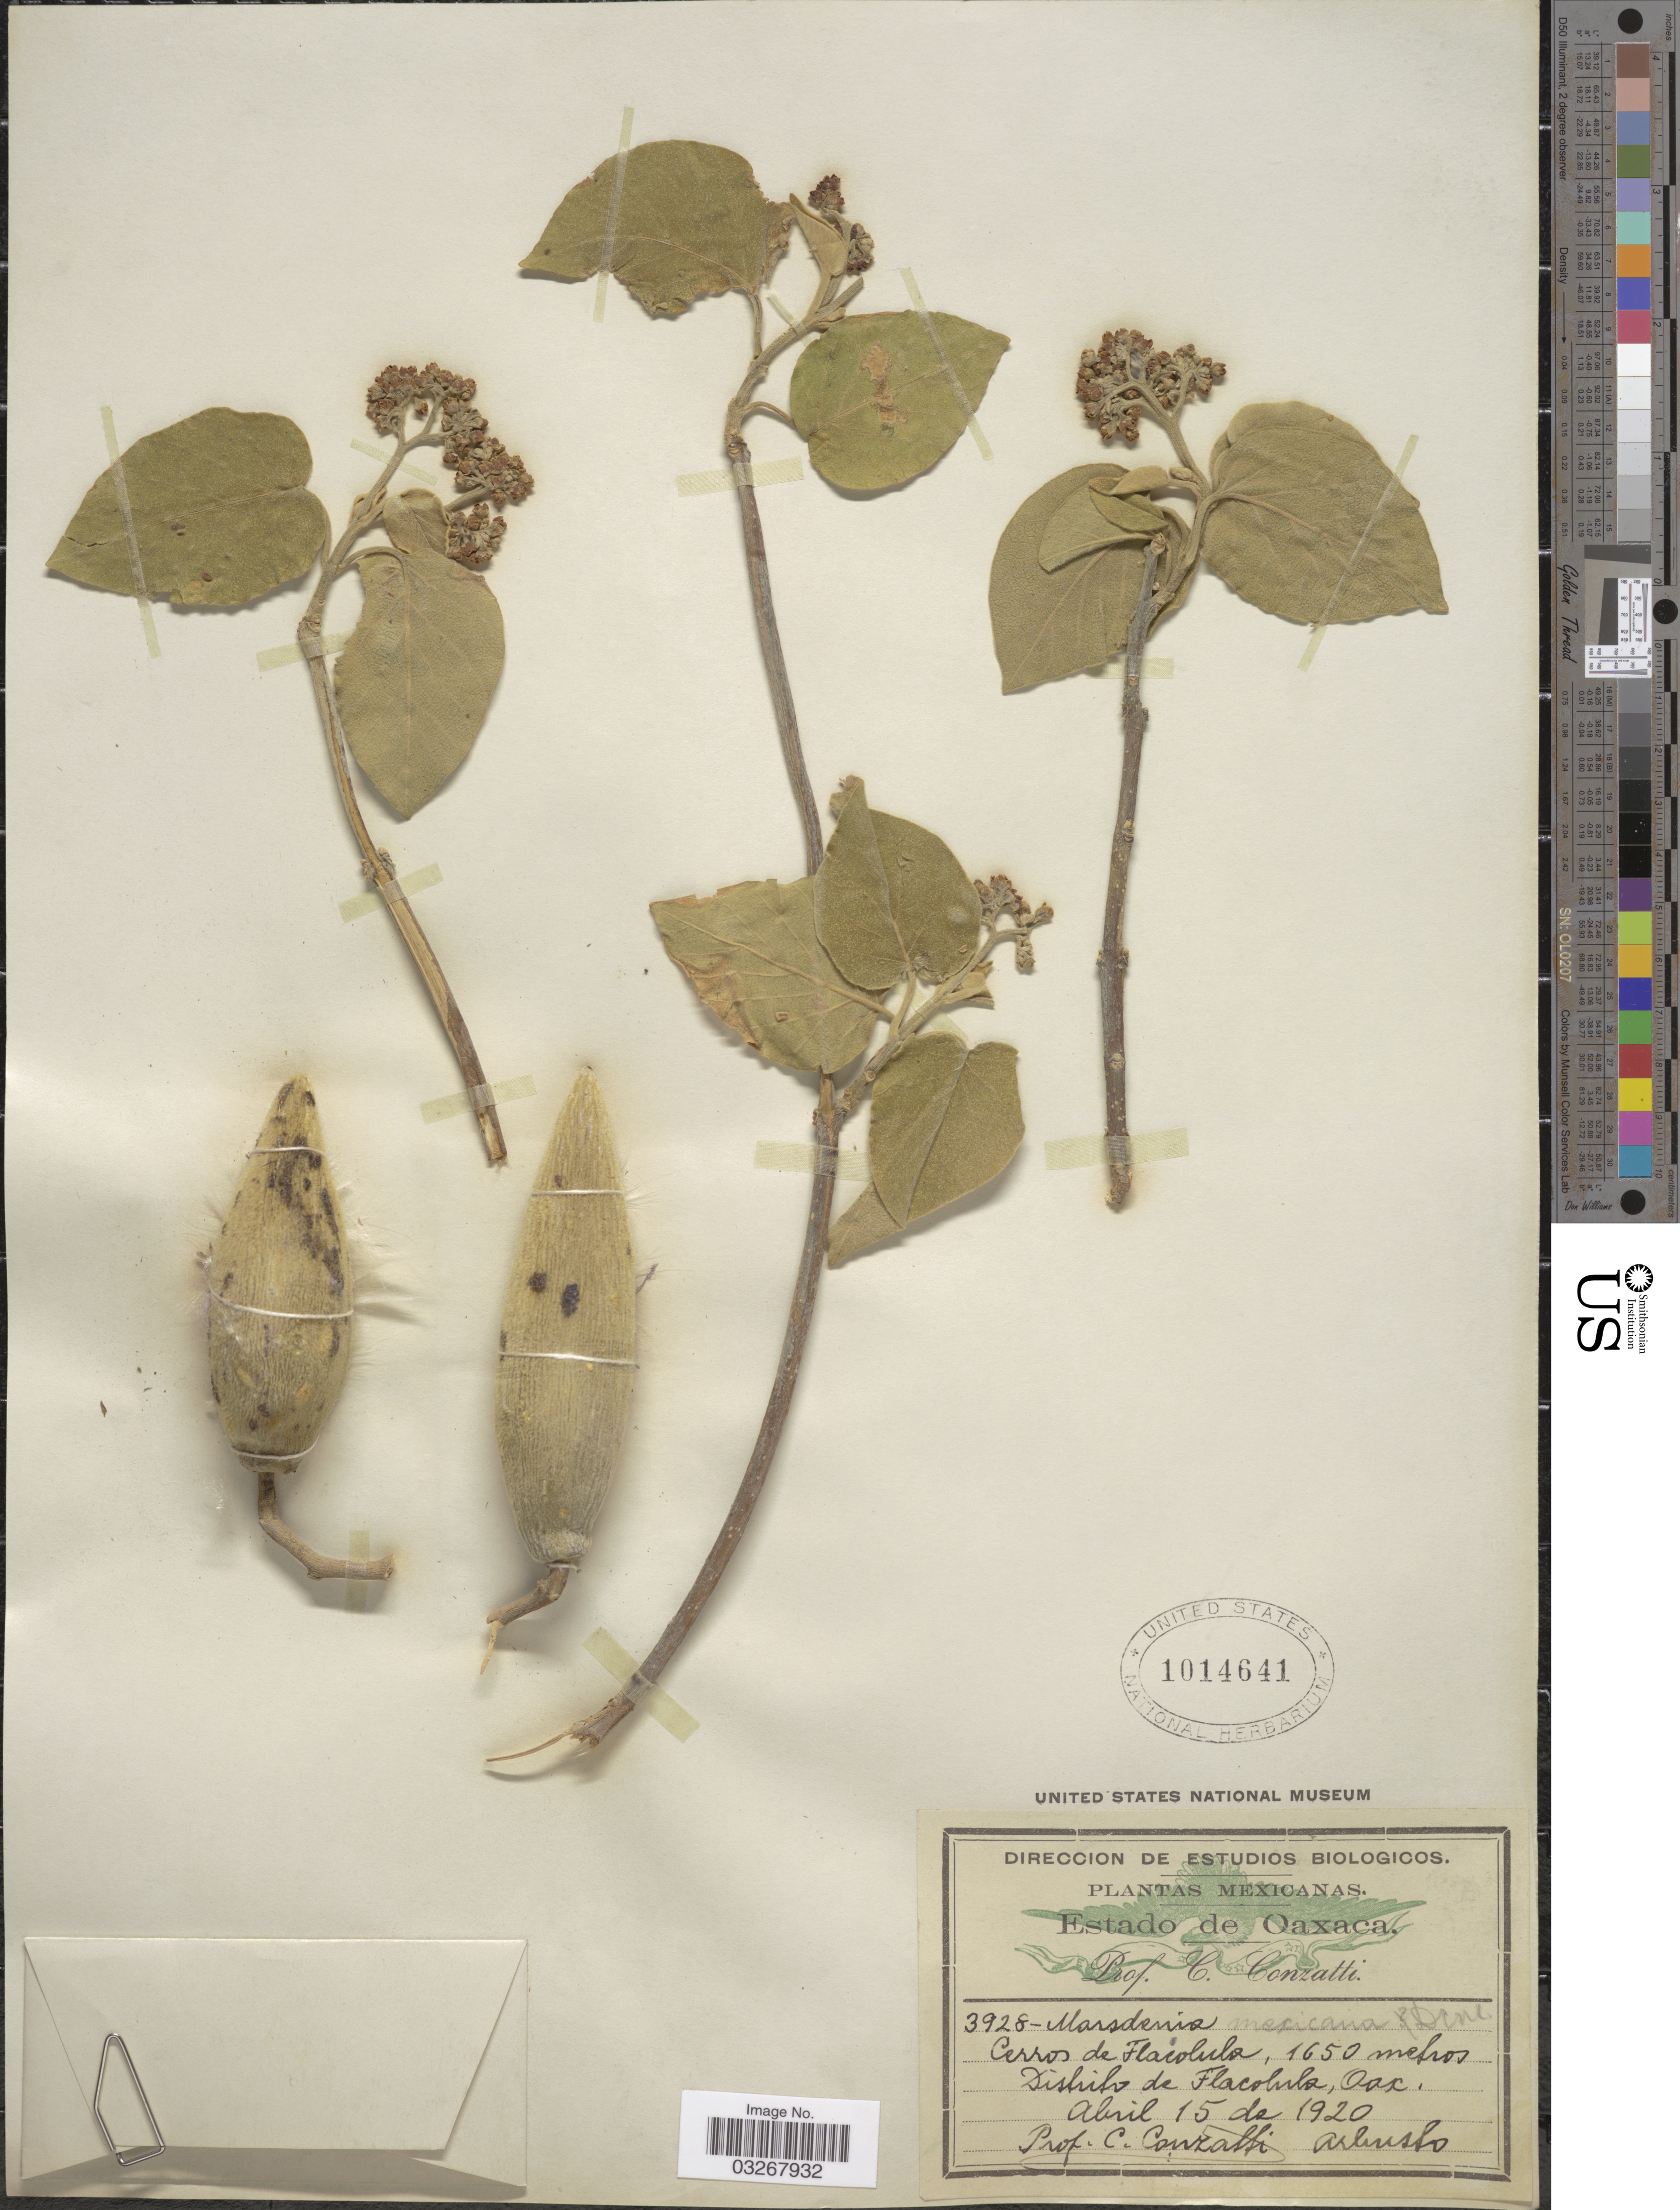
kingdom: Plantae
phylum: Tracheophyta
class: Magnoliopsida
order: Gentianales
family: Apocynaceae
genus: Marsdenia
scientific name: Marsdenia mexicana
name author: Decne.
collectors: C. Conzatti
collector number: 3928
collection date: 1920-04-15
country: Mexico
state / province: Oaxaca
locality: Cerros de Tlacolula, Distrito de Tlacolula.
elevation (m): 1650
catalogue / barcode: US 1014641